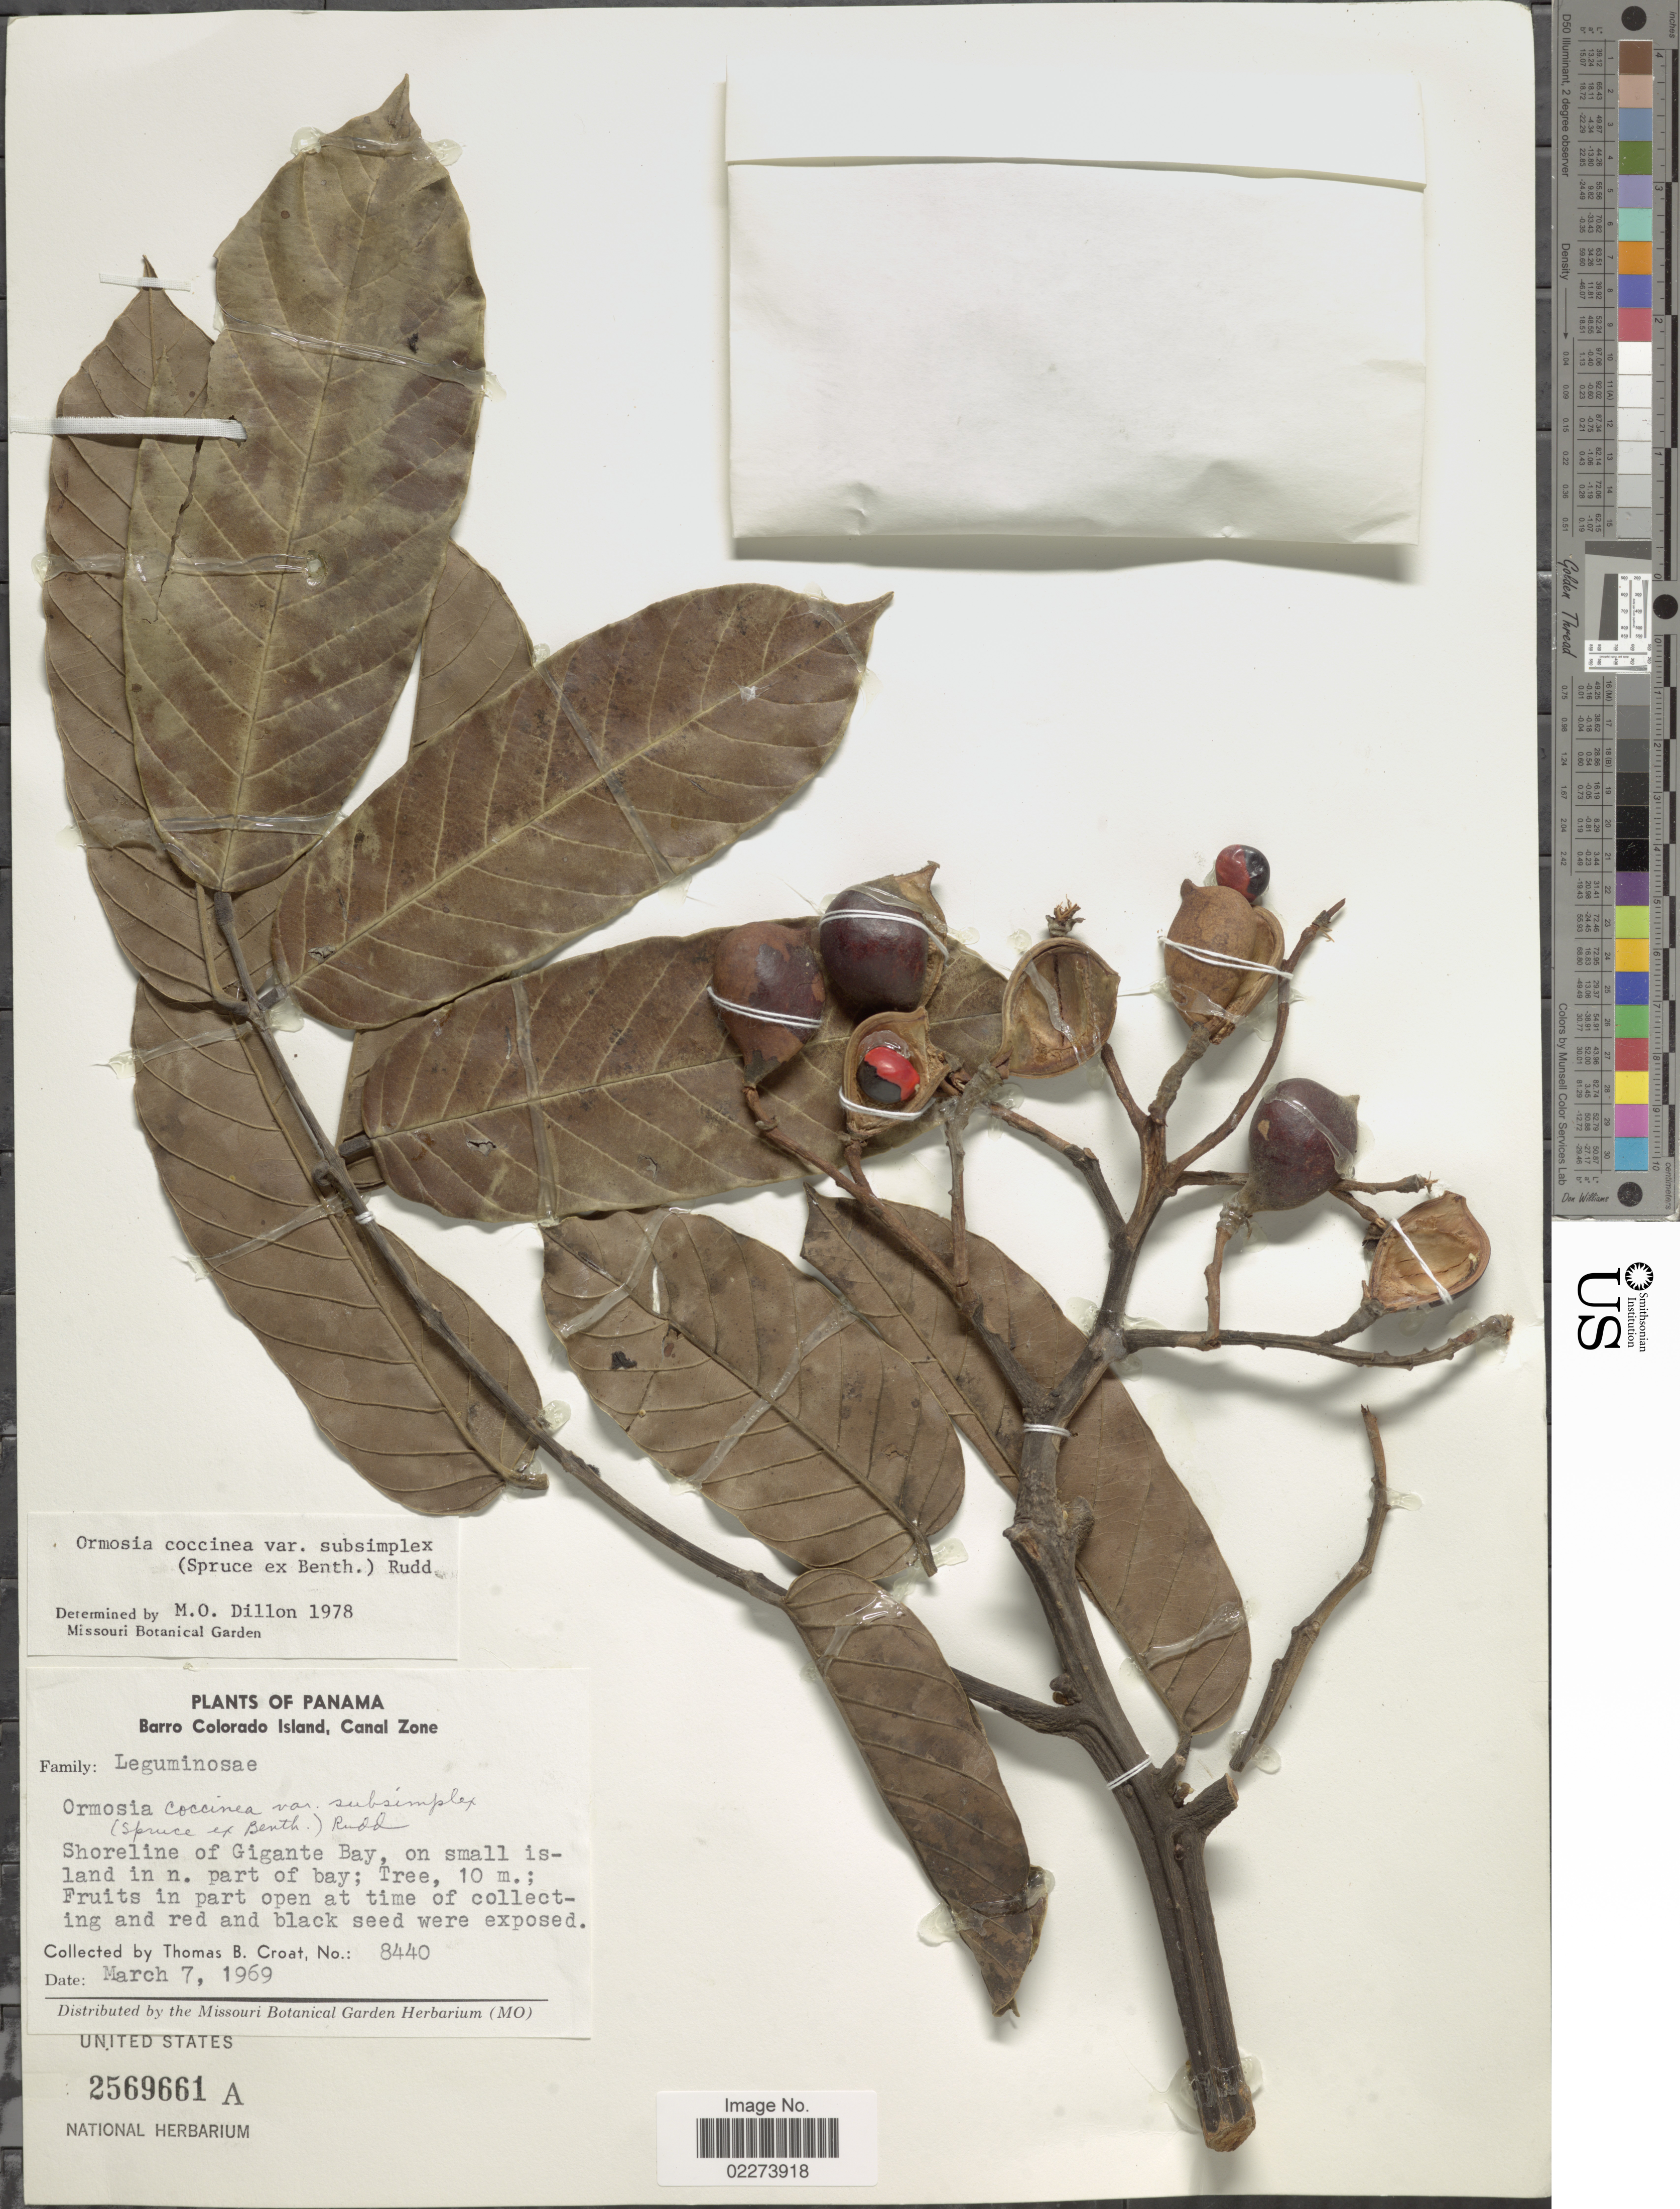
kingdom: Plantae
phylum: Tracheophyta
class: Magnoliopsida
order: Fabales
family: Fabaceae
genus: Ormosia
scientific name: Ormosia coccinea var. subsimplex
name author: (Spruce ex Benth.) Rudd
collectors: T. B. Croat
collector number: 8440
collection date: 1969-03-07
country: Panama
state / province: Panamá Oeste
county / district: Canal Zone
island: Barro Colorado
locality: Barro Colorado Island, Canal Zone, Shoreline of Gigante Bay, on small island in n. part of bay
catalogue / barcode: US 2569661A